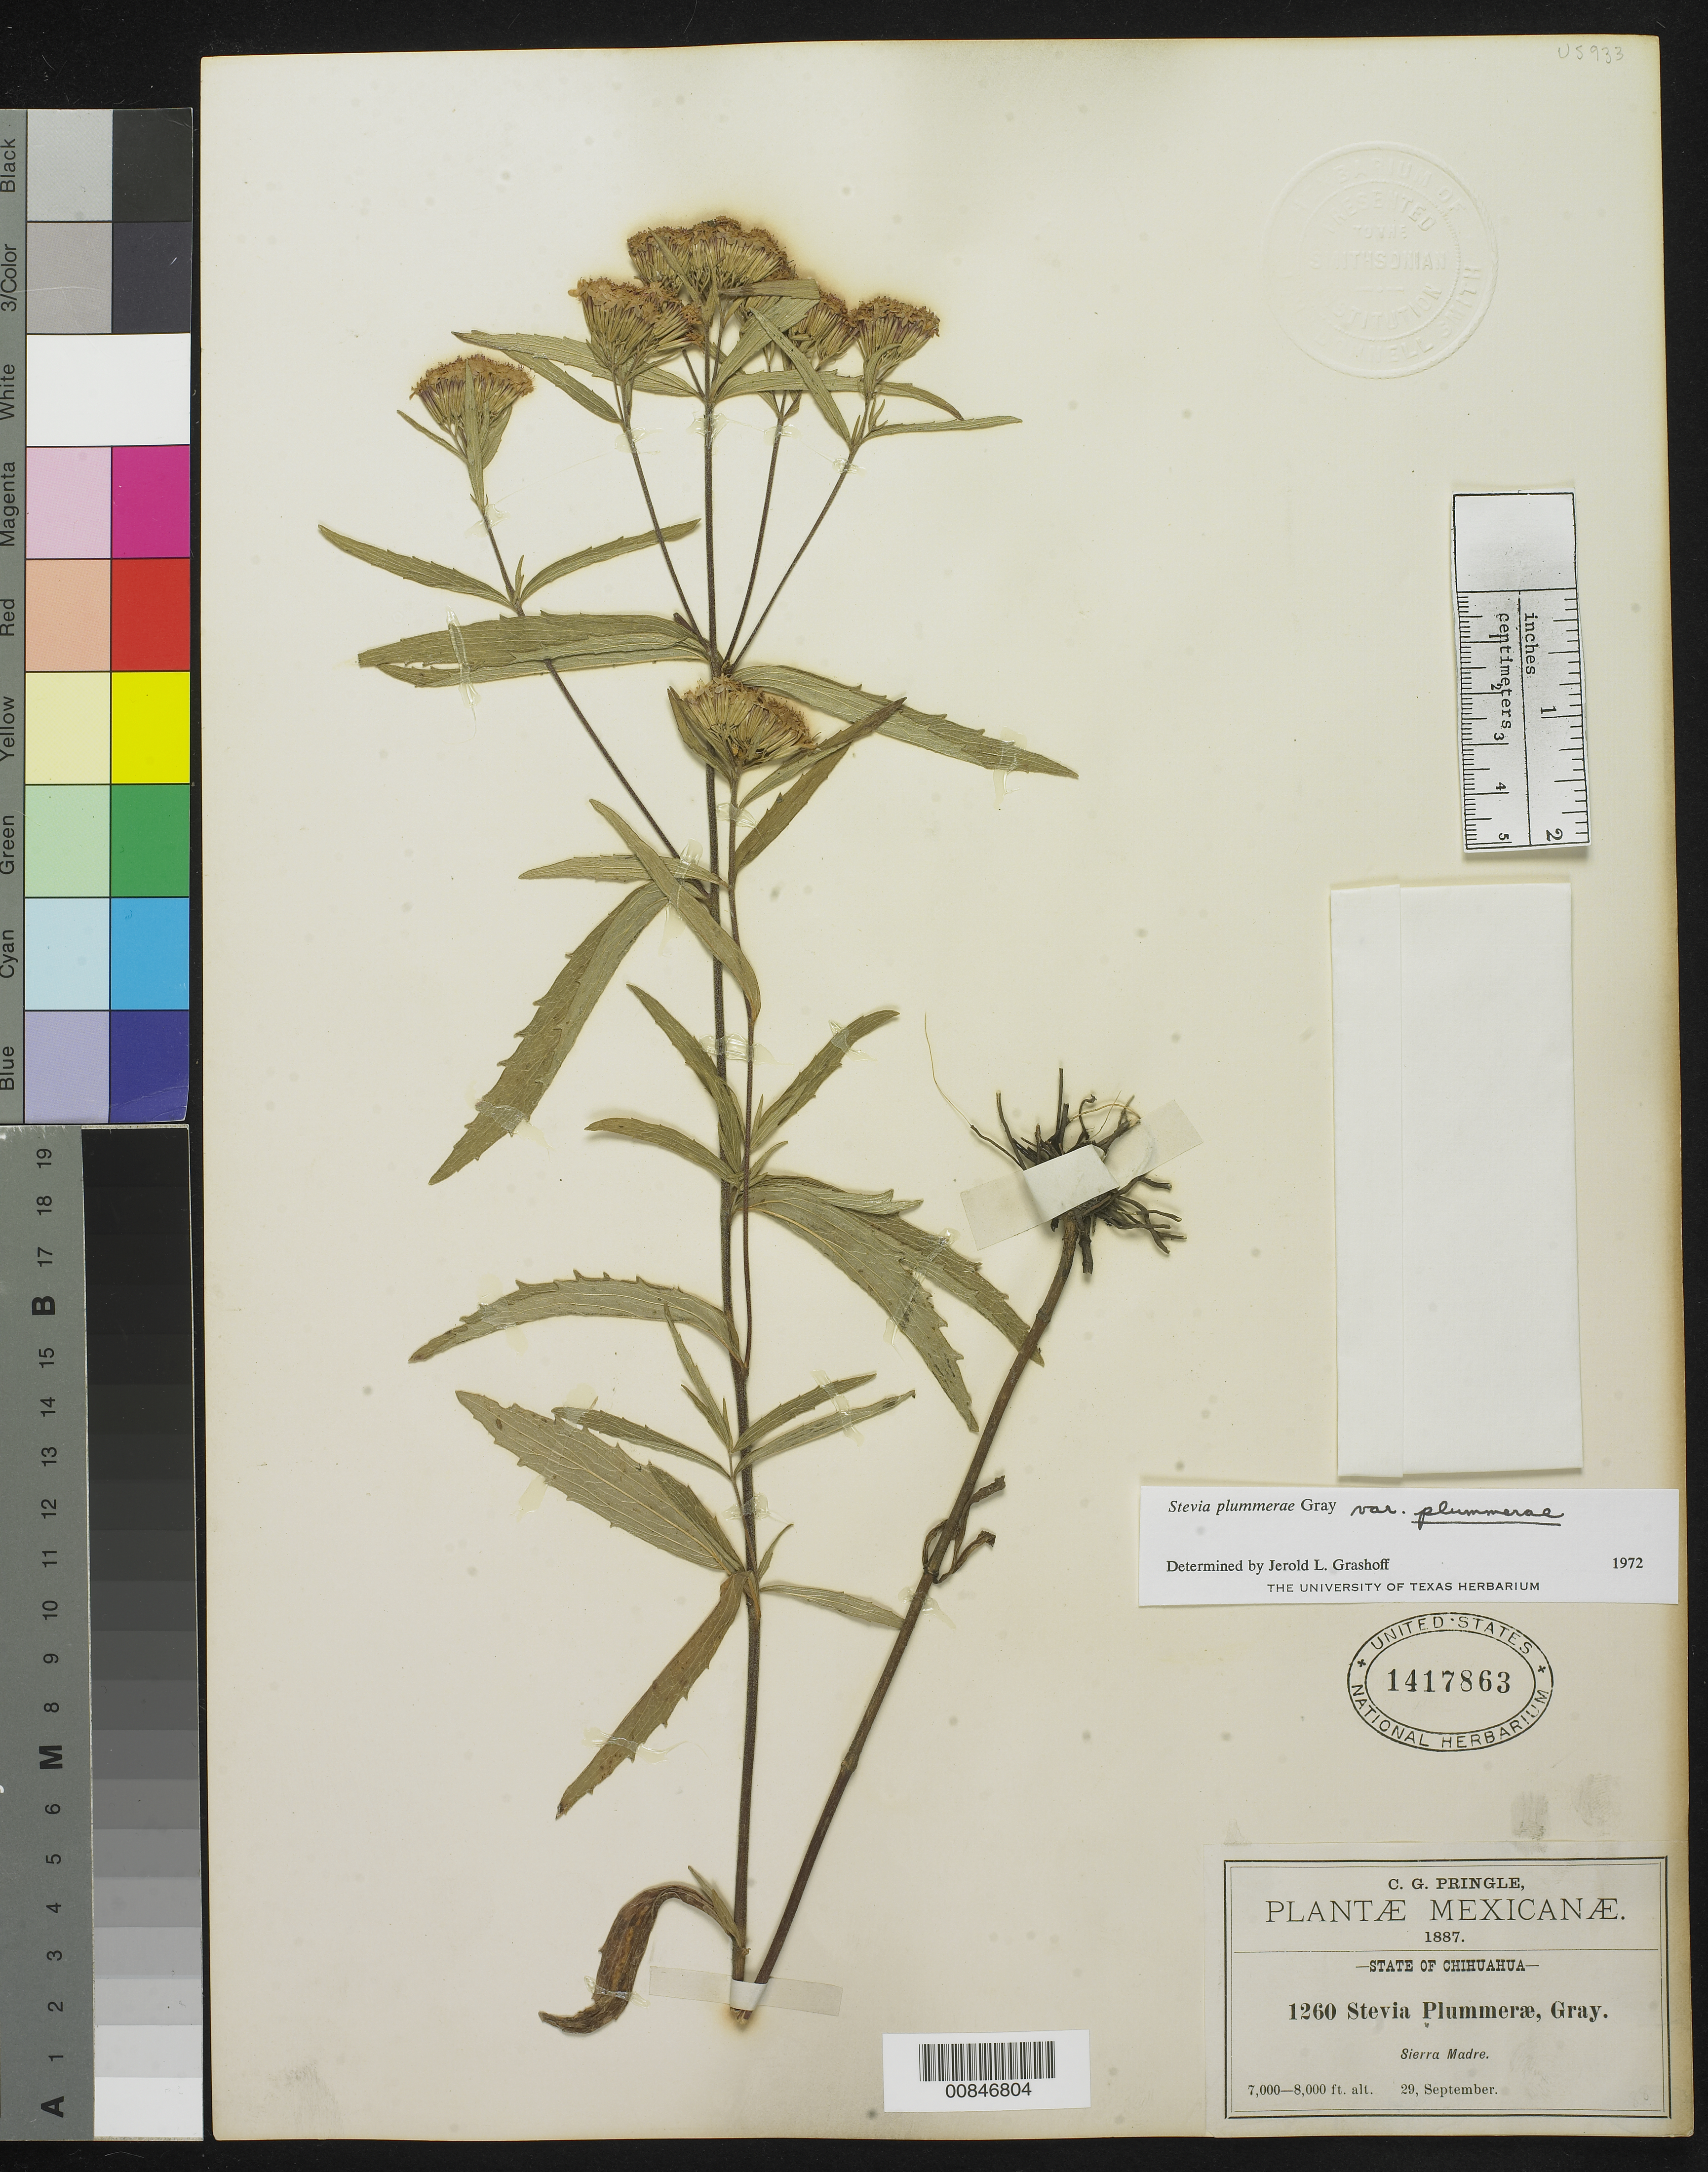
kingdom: Plantae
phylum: Tracheophyta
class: Magnoliopsida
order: Asterales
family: Asteraceae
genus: Stevia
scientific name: Stevia plummerae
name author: A. Gray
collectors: C. G. Pringle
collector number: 1260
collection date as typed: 29 Sep 1887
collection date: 1887-09-29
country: Mexico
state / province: Chihuahua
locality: Sierra Madre, Chihuahua.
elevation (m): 2134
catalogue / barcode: US 1417863